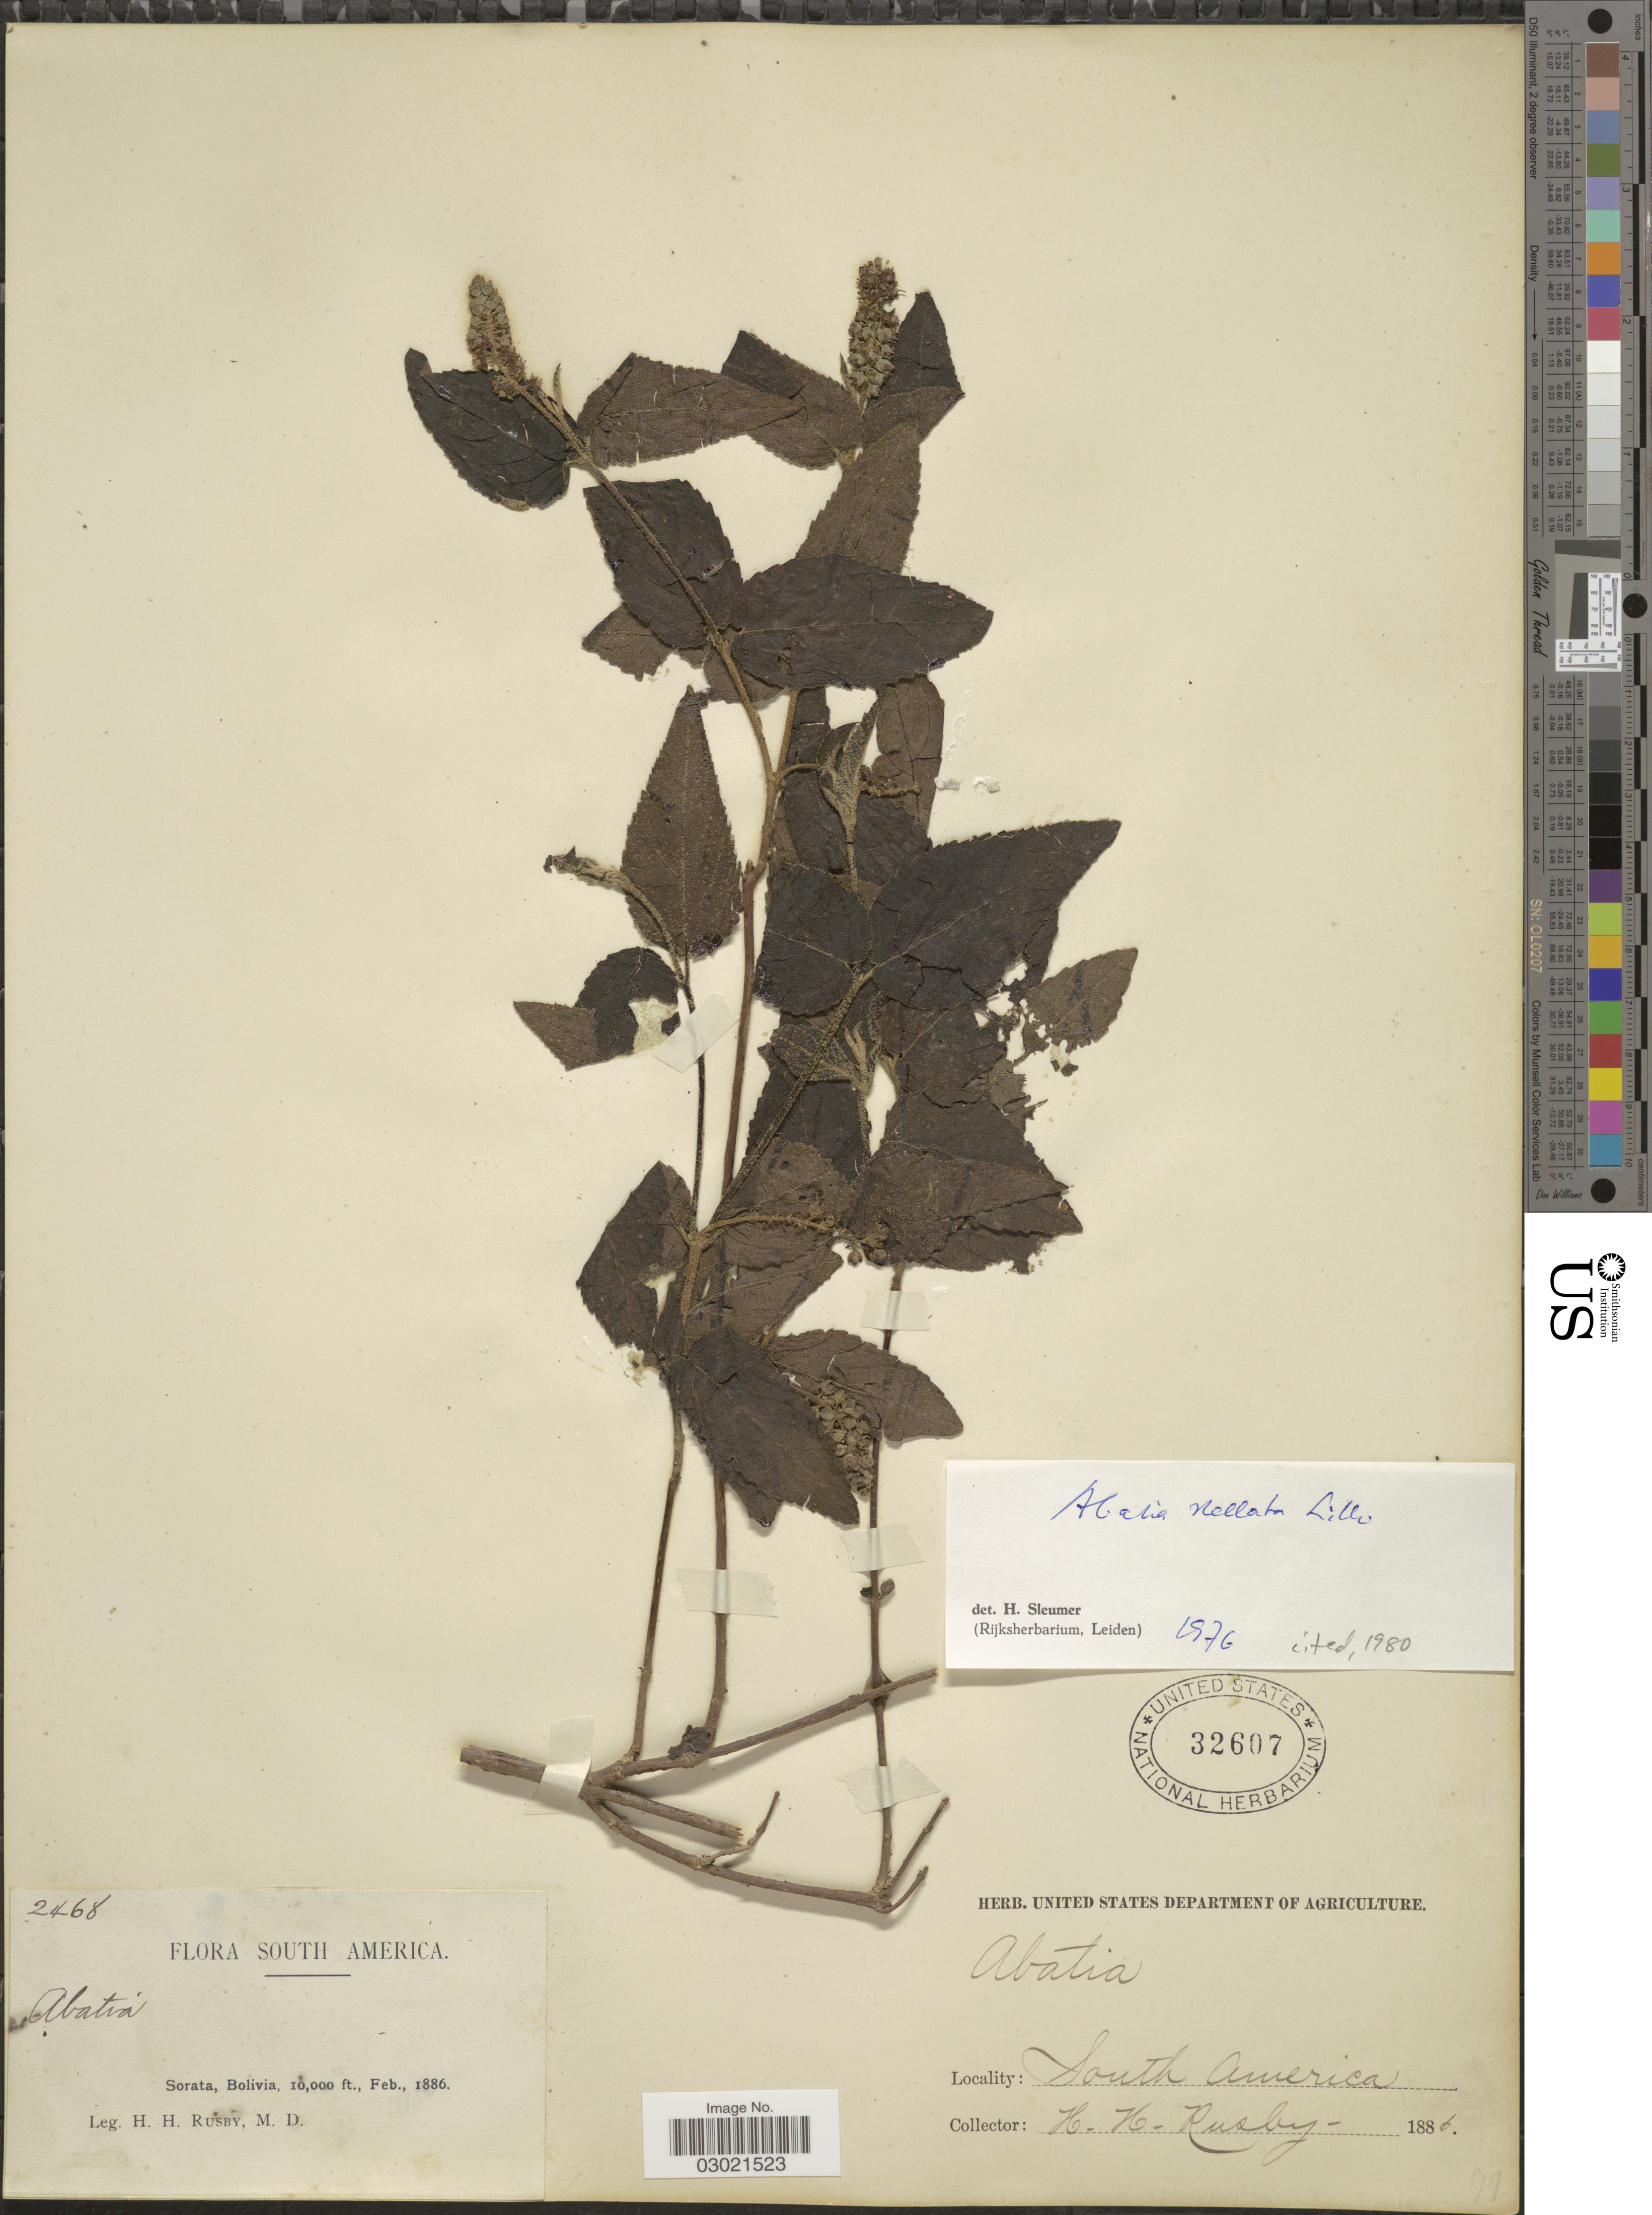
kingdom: Plantae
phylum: Tracheophyta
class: Magnoliopsida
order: Malpighiales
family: Salicaceae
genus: Abatia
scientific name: Abatia stellata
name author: Lillo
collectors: H. H. Rusby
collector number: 2468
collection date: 1886-02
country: Bolivia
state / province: La Páz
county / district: Larecaja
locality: Sorata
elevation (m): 3048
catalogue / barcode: US 32607